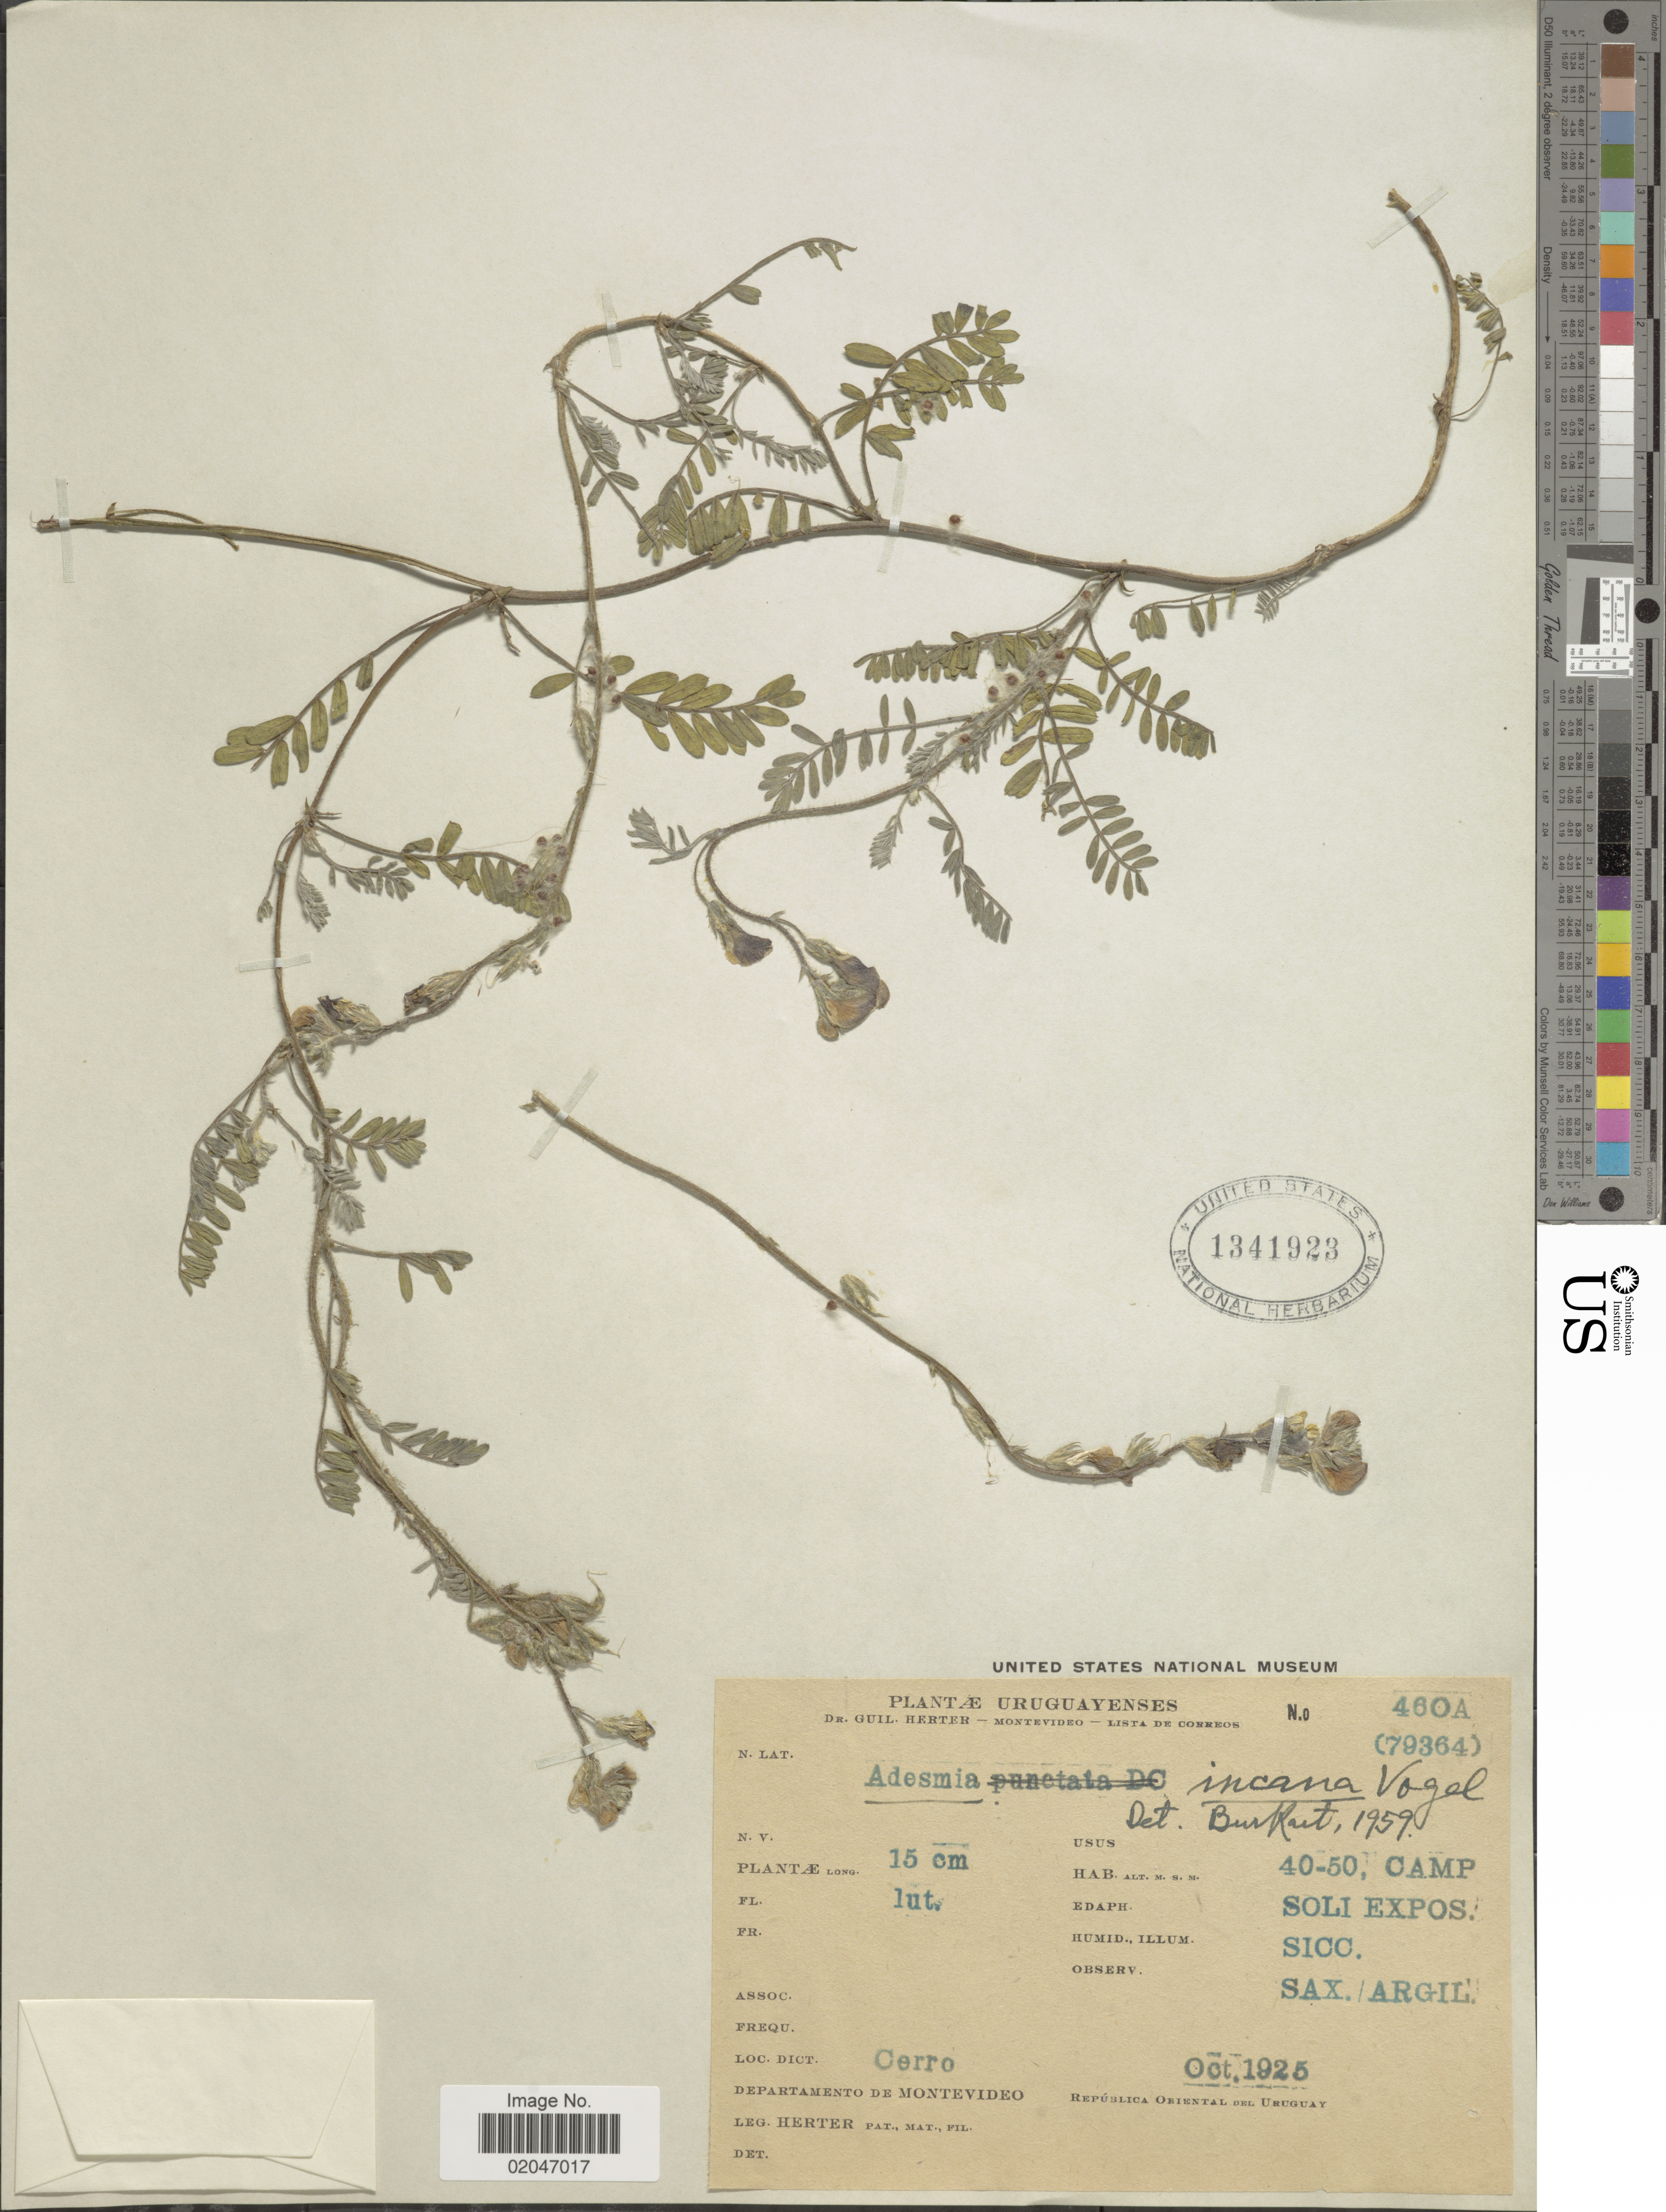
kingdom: Plantae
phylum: Tracheophyta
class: Magnoliopsida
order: Fabales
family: Fabaceae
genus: Adesmia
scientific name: Adesmia incana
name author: Vogel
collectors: G. Herter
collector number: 46OA*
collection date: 1925-10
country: Uruguay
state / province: Montevideo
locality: Lista de Correos, cerro.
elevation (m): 40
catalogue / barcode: US 1341923